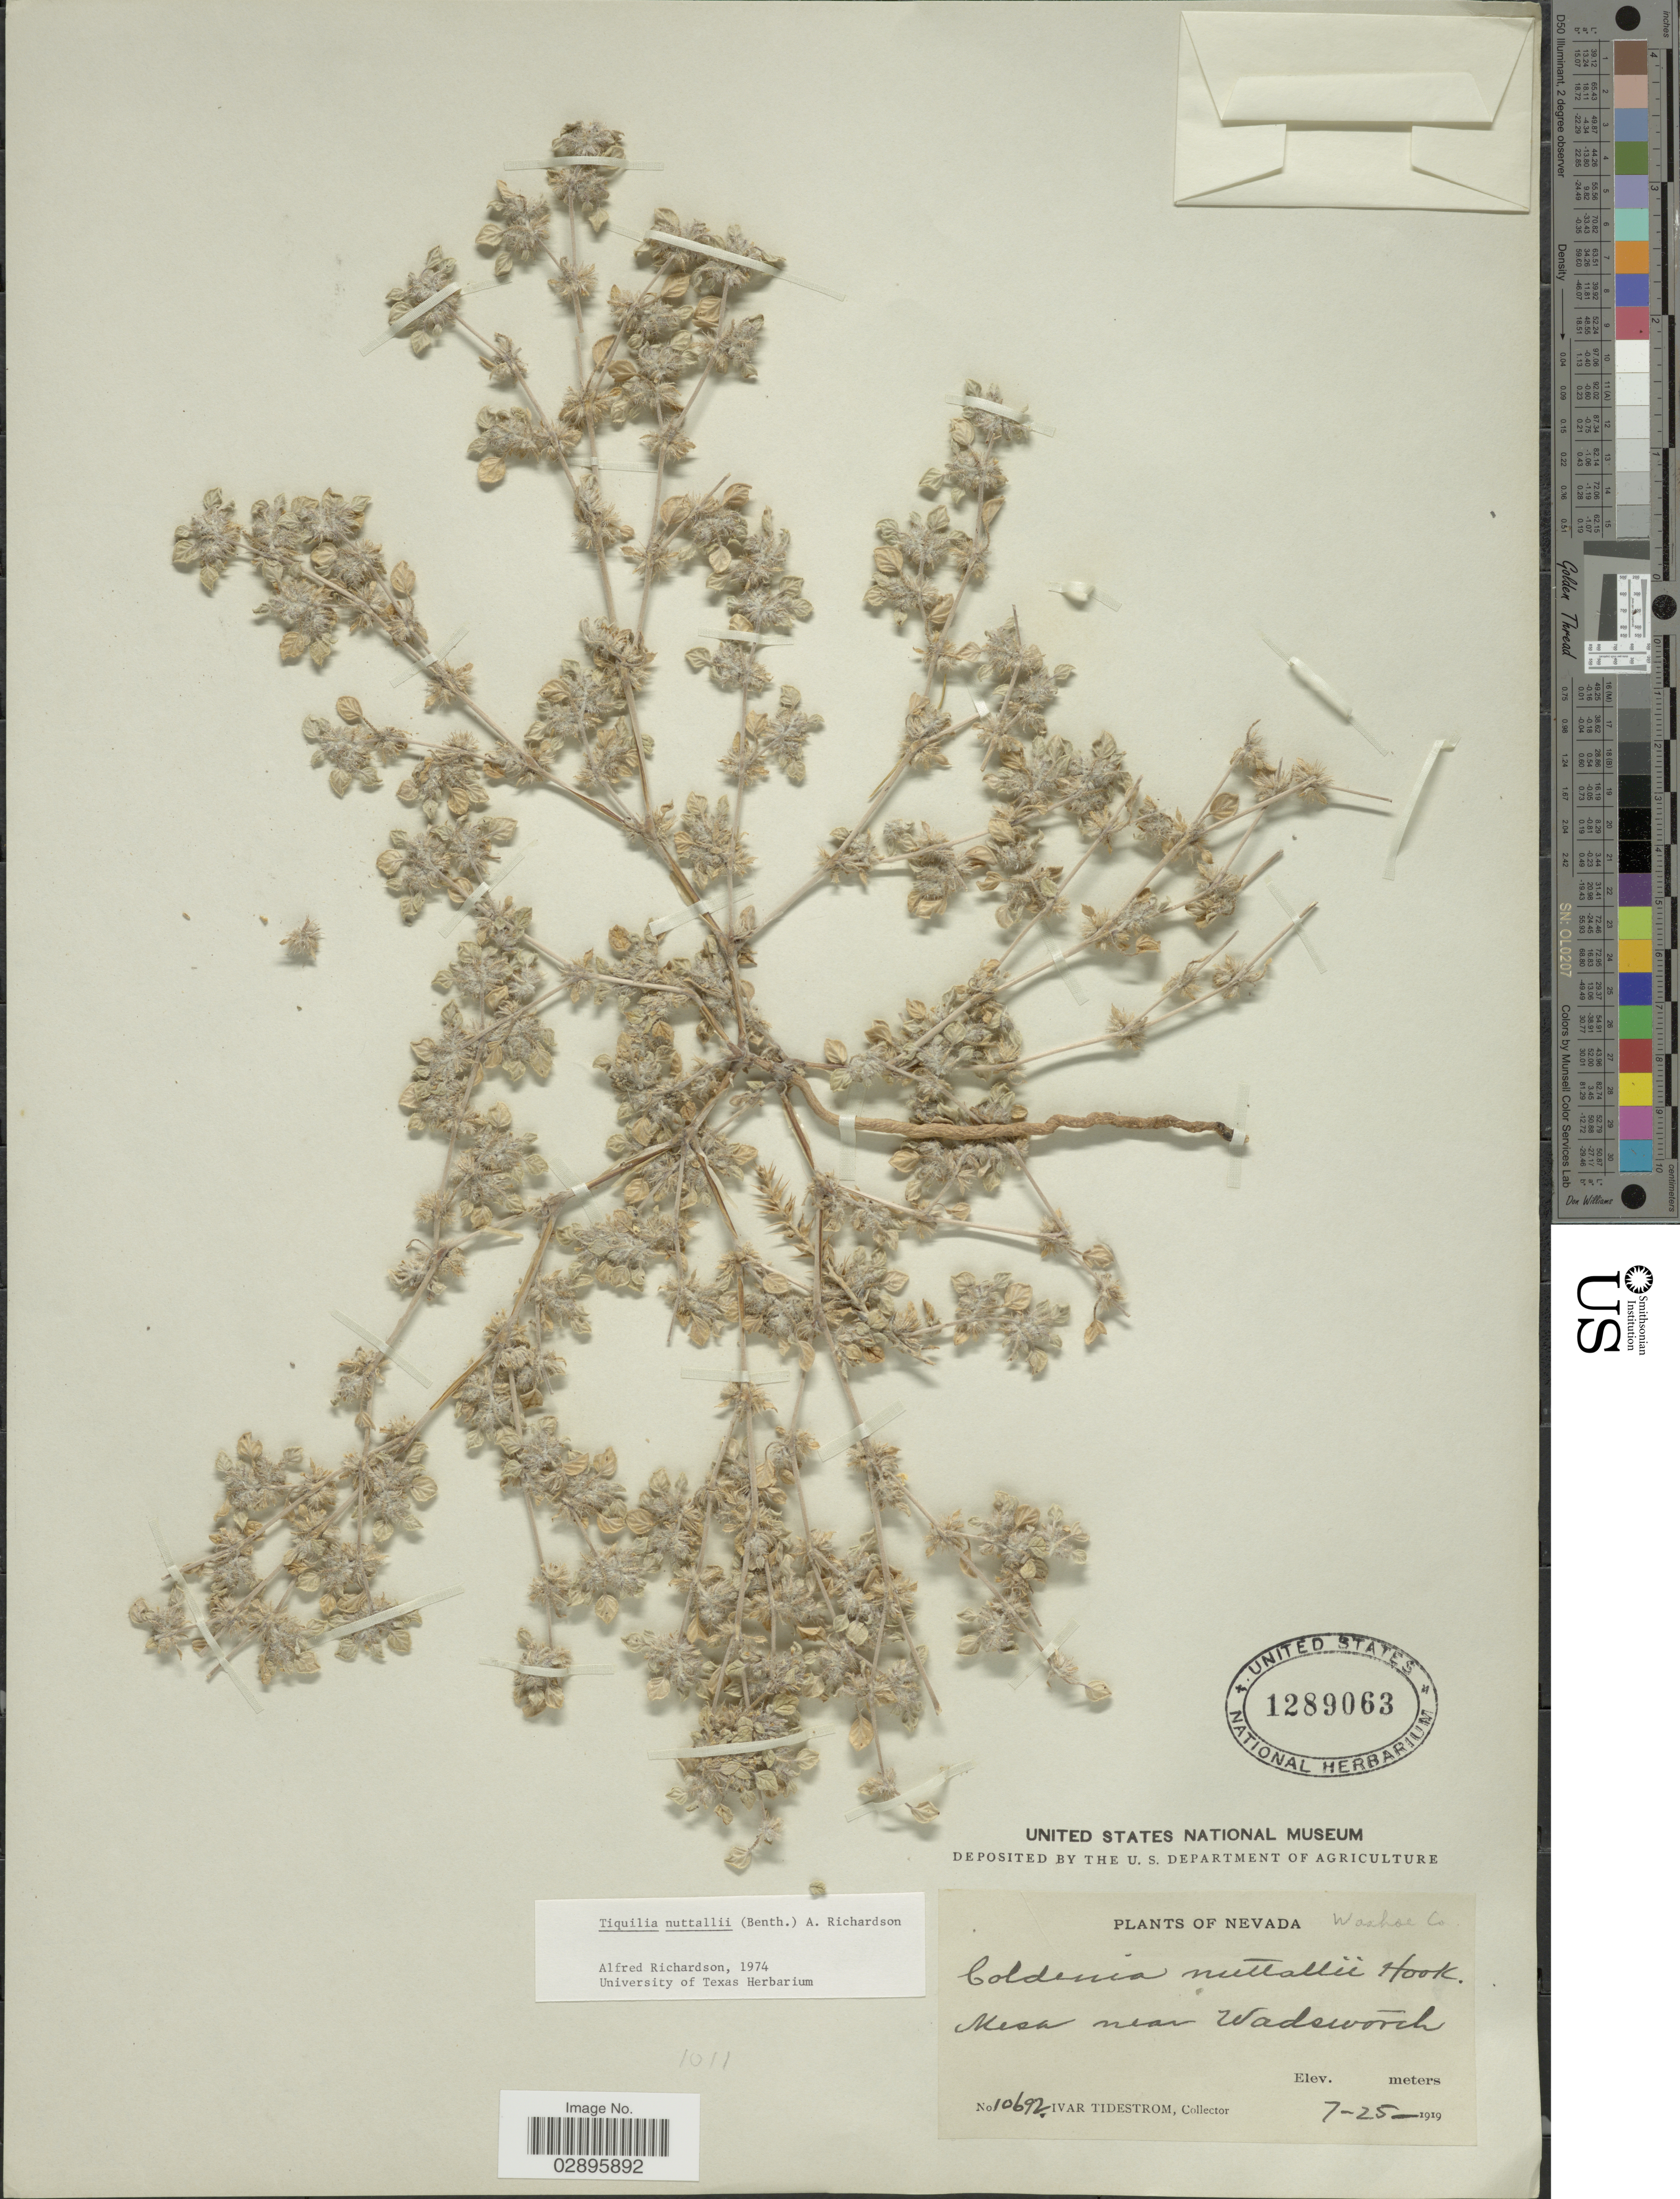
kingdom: Plantae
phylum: Tracheophyta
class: Magnoliopsida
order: Boraginales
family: Ehretiaceae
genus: Tiquilia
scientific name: Tiquilia nuttallii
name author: (Hook.) A.T. Richardson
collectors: I. F. Tidestrom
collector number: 10692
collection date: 1919-07-25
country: United States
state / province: Nevada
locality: Washoe Co. Mesa near Wadsworth.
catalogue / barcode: US 1289063